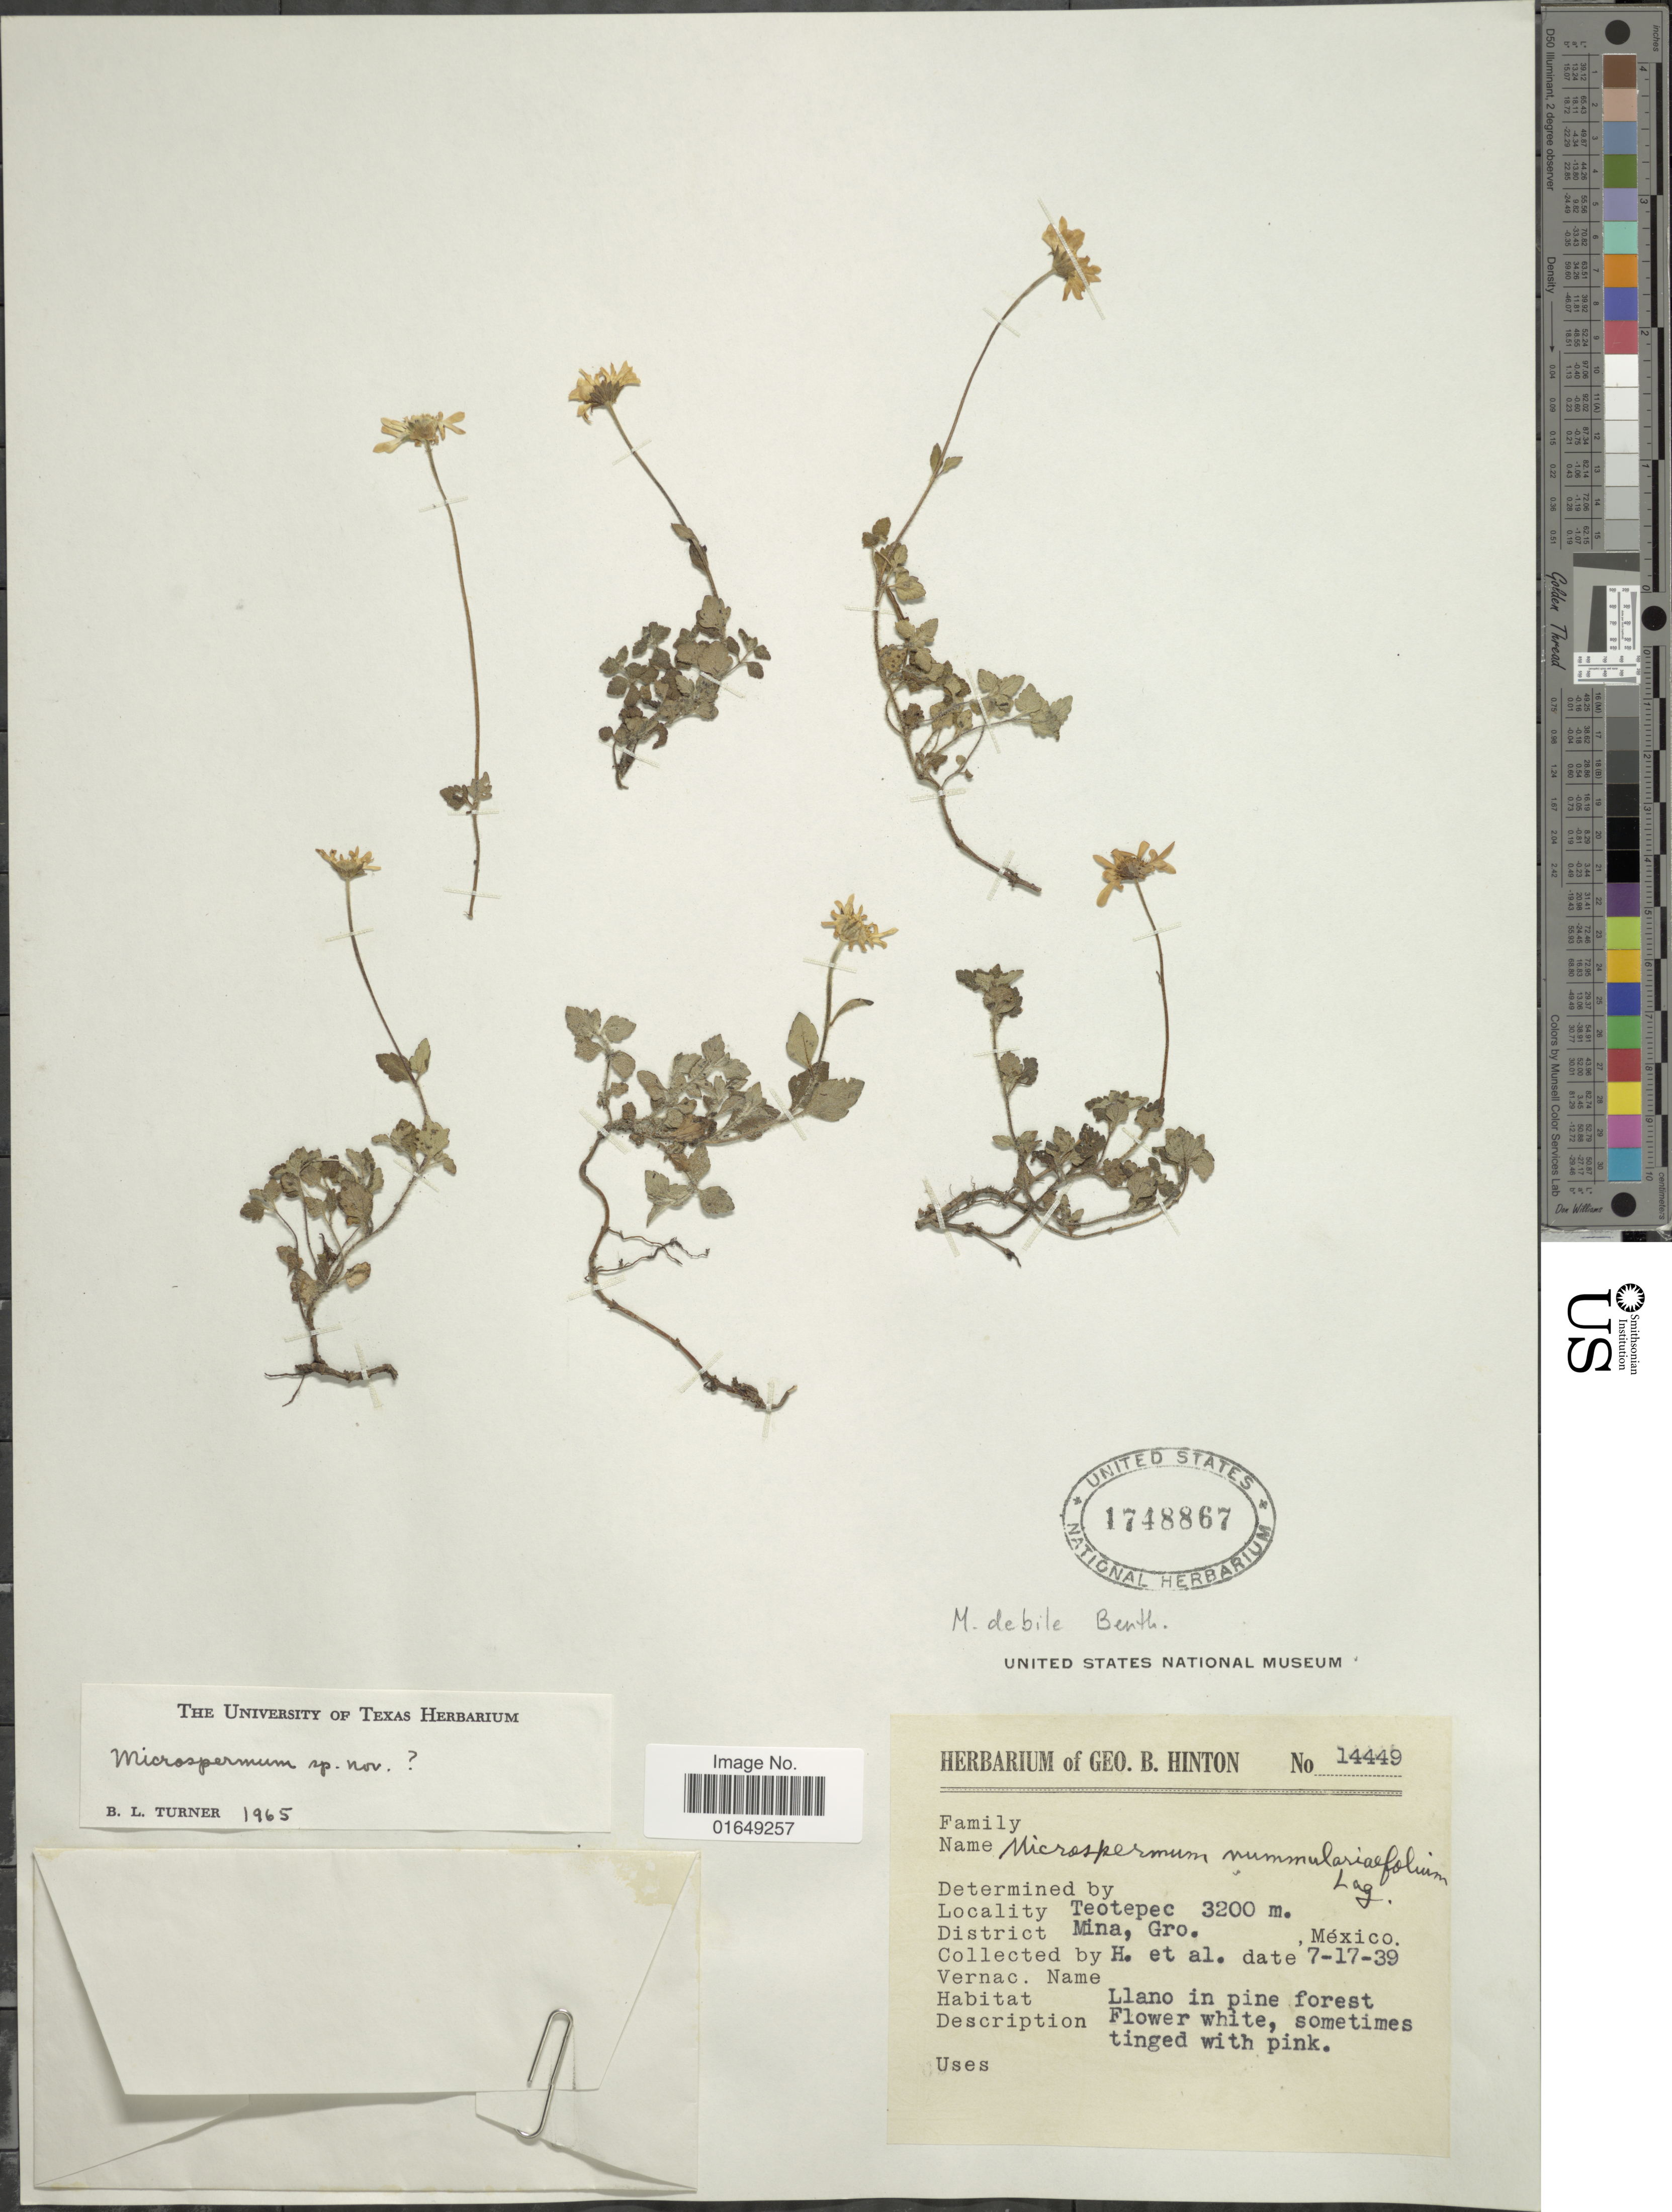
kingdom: Plantae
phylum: Tracheophyta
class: Magnoliopsida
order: Asterales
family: Asteraceae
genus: Microspermum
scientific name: Microspermum debile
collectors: G. B. Hinton & et al.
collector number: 14449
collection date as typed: Transcribed d/m/y: 17/7/39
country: Mexico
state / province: Guerrero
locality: Mina, Teotepec.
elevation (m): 3200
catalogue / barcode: US 1748867